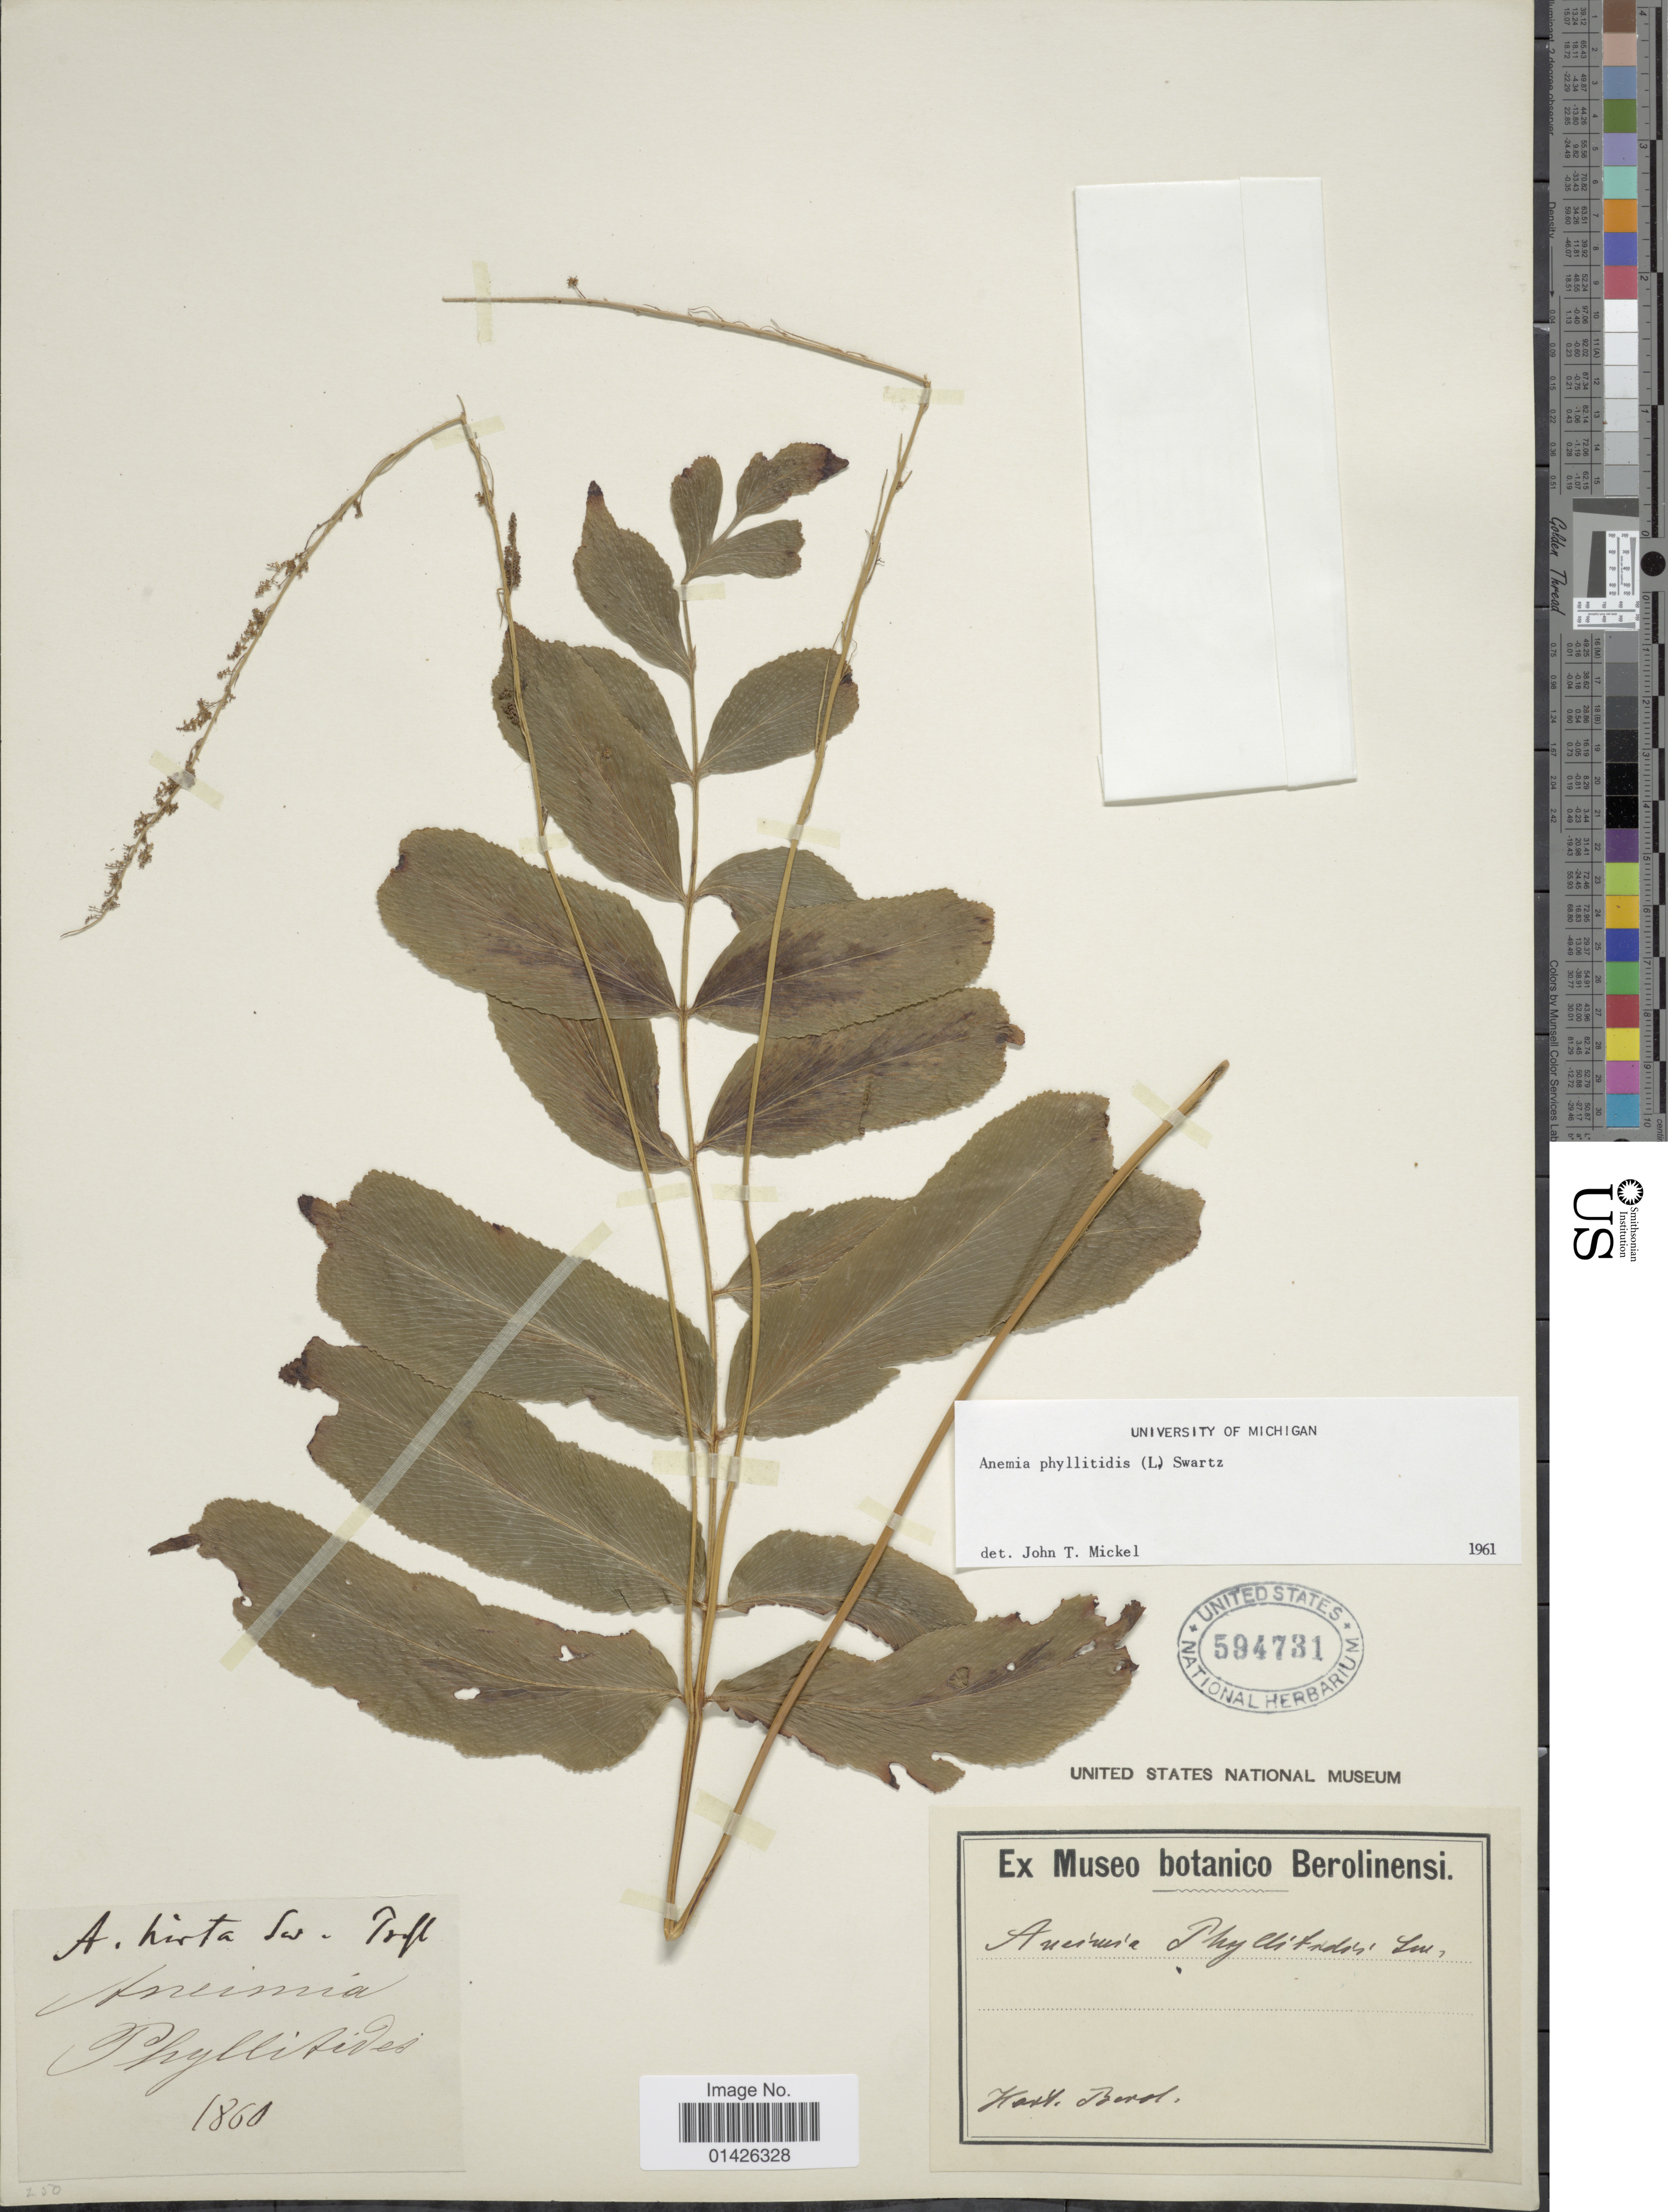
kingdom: Plantae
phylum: Tracheophyta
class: Polypodiopsida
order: Schizaeales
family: Anemiaceae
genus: Anemia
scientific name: Anemia phyllitidis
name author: (L.) Sw.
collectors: ex Museo Botanico Berolinensi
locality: Hort Berol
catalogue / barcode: US 594731